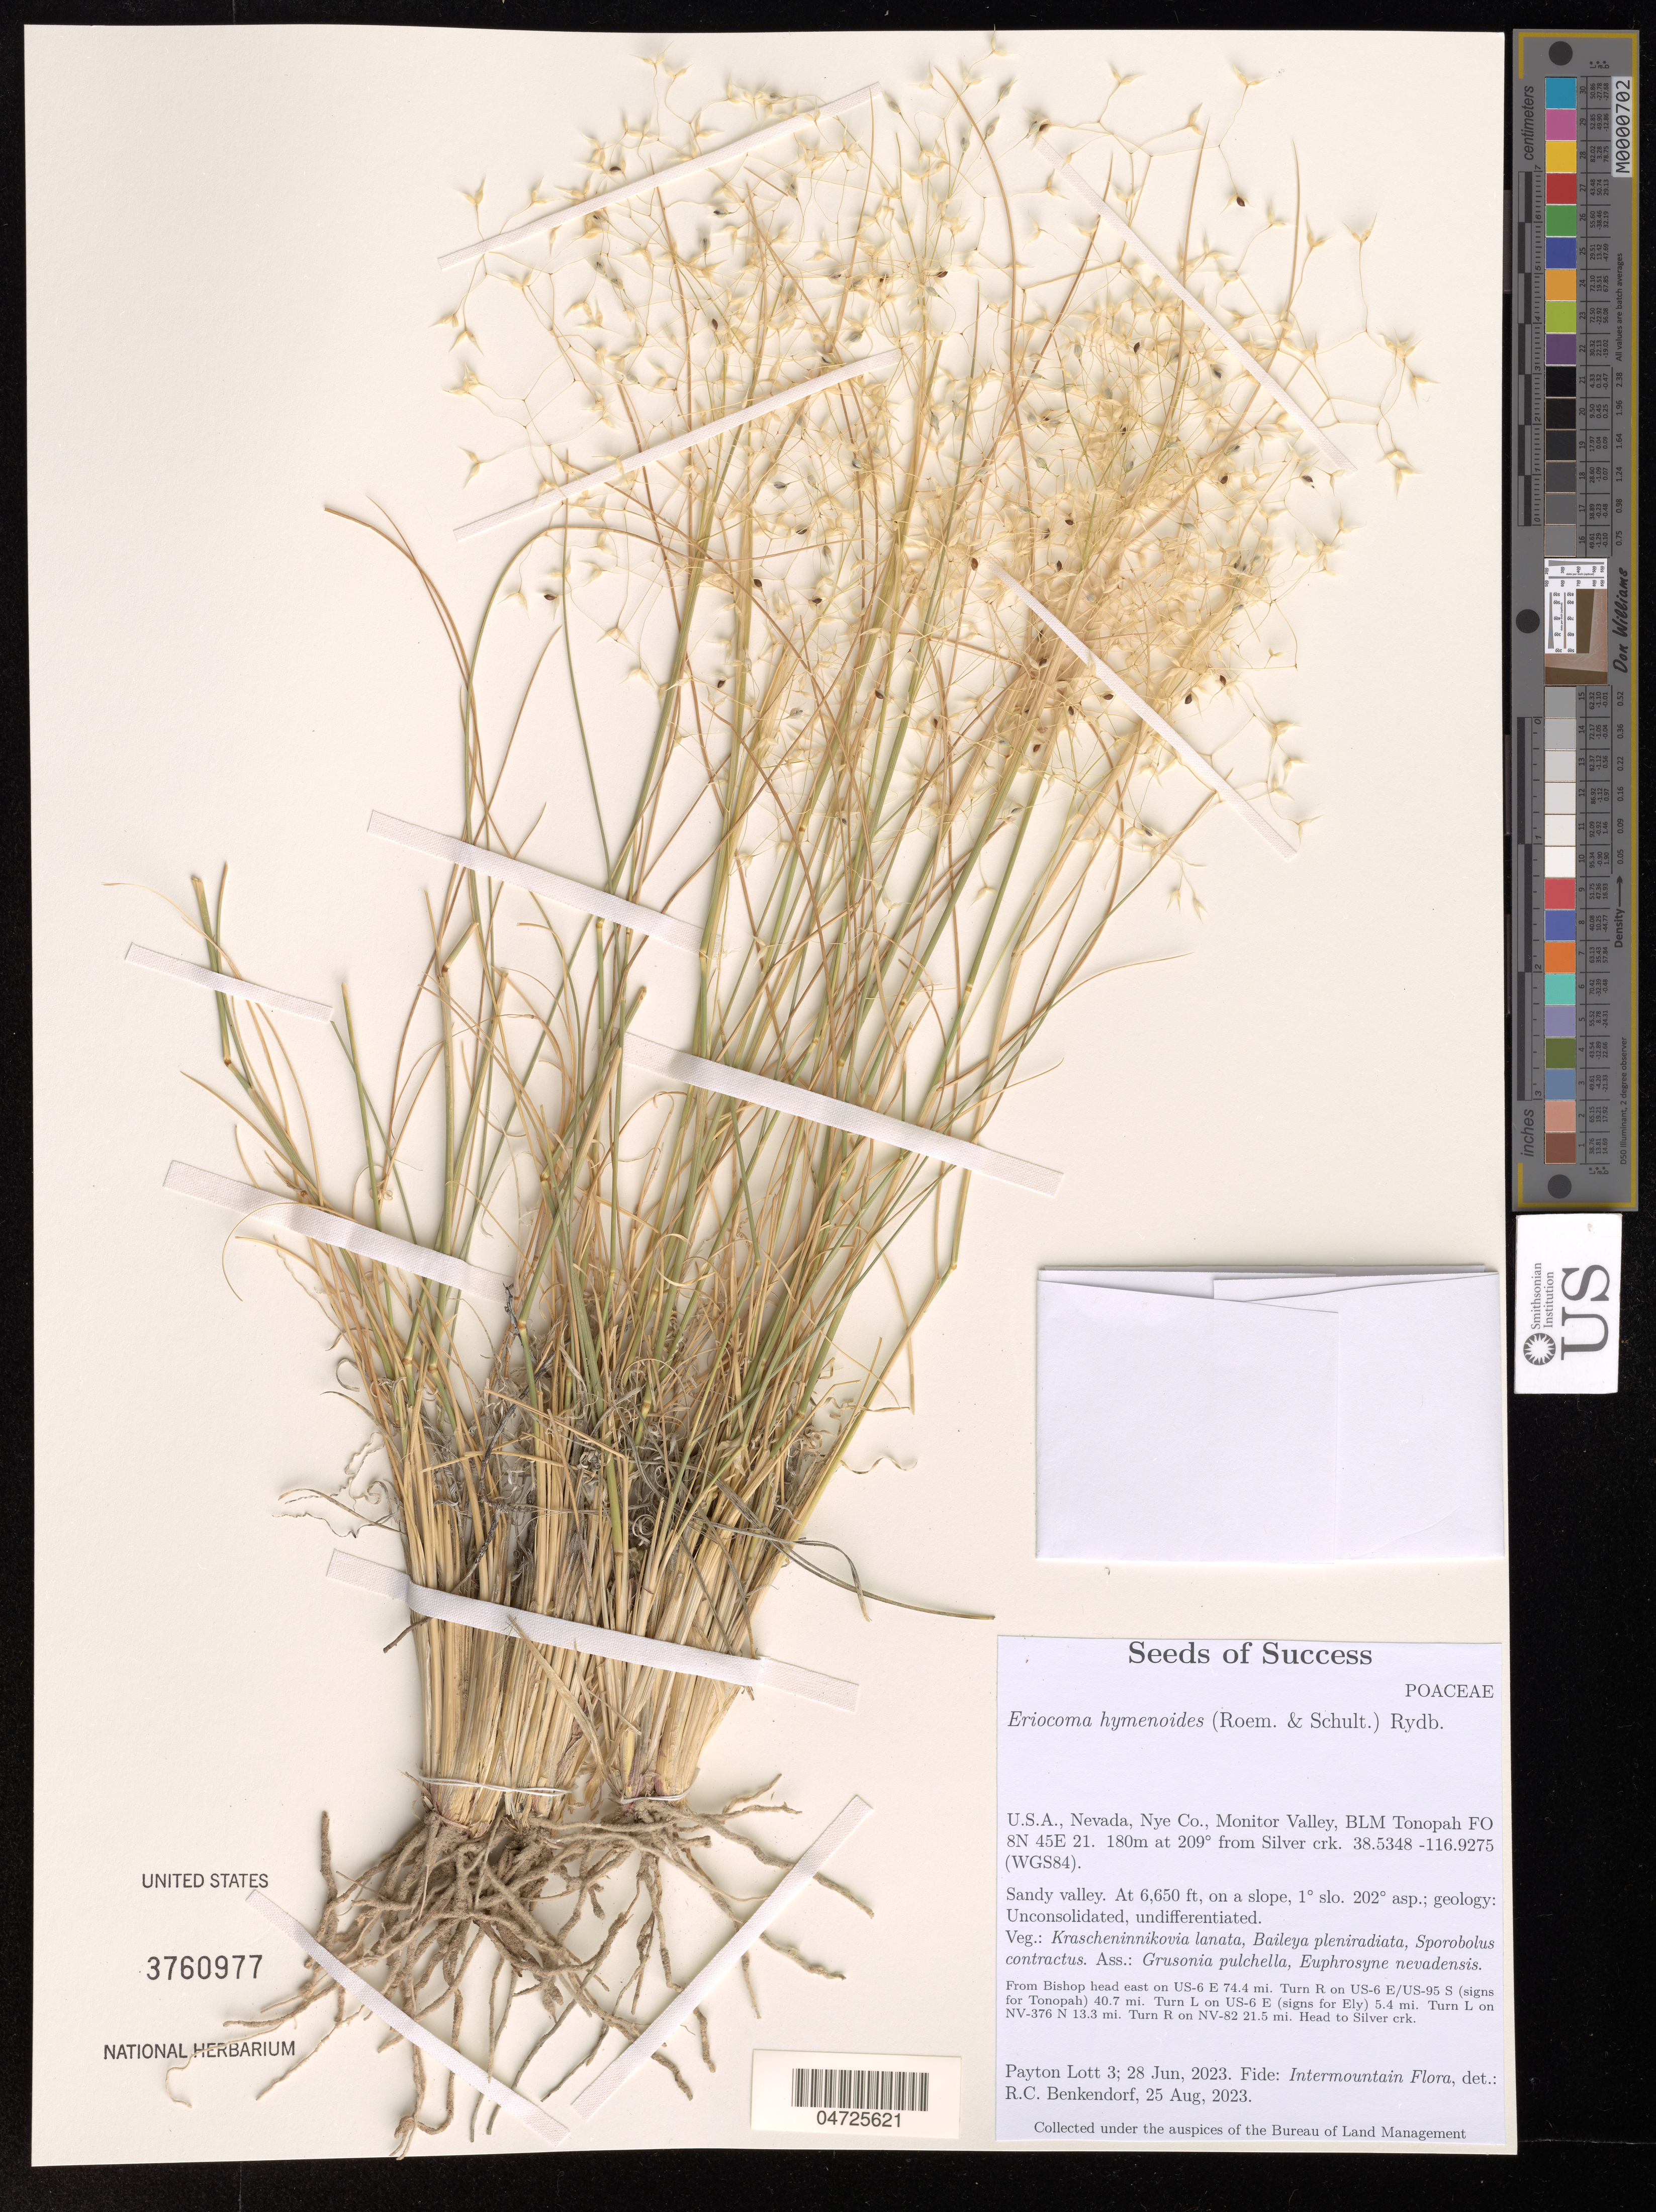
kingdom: Plantae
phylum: Tracheophyta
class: Liliopsida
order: Poales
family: Poaceae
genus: Eriocoma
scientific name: Eriocoma hymenoides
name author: (Roem. & Schult.) Rydb.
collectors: P. Lott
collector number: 3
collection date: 2023-06-28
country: United States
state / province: Nevada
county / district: Nye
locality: Nye Co. Monitor Valley, BLM Tonopah FO 8N 45E 21. 180m at 209° from Silver crk. (WGS84). From Bishop head east on US-6 E 74.4 mi. Turn R on US-6 E/ US-95 S (signs for Tonopah) 40.7 mi. Turn L on US-6 E (signs for Ely) 5.4 mi. Turn L on NV-376 N13.3 mi. Turn R on NV-82 21.5 mi. Head to Silver crk.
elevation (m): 2027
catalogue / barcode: US 3760977